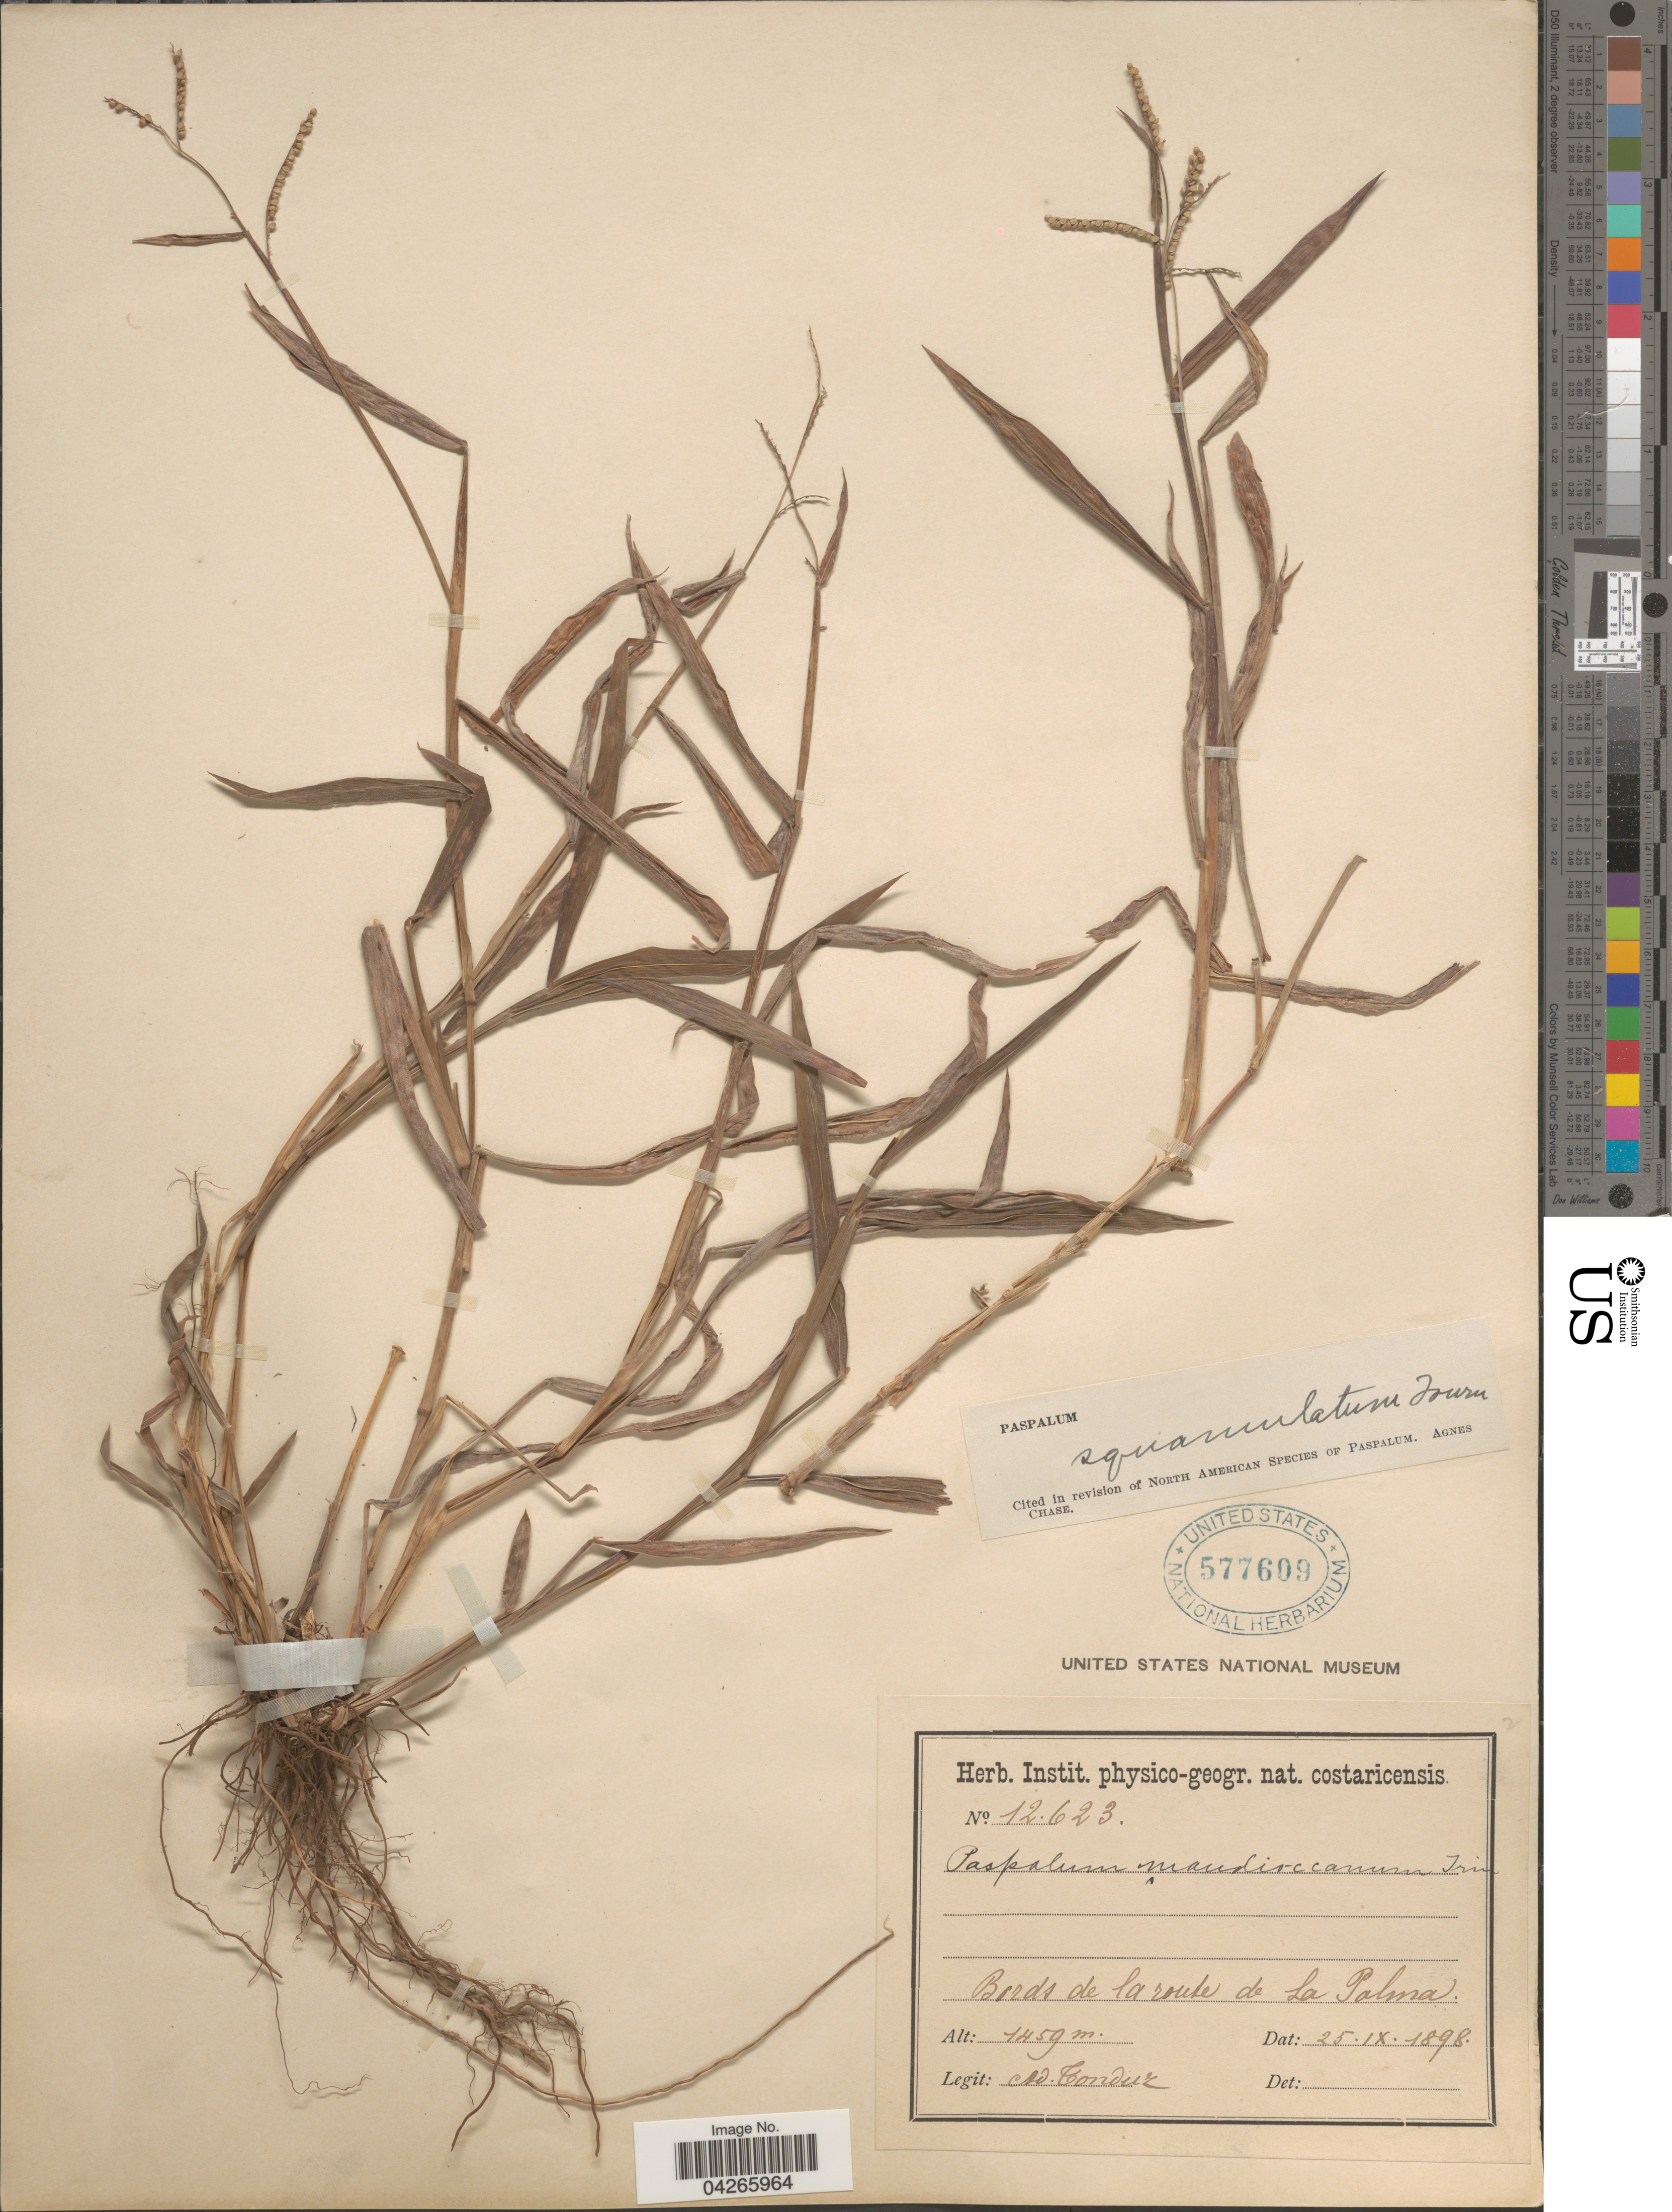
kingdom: Plantae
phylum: Tracheophyta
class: Liliopsida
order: Poales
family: Poaceae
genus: Paspalum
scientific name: Paspalum squamulatum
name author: E. Fourn.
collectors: A. Tonduz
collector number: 12623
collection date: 1898-09-25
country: Costa Rica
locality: Bords de la route de La Palma.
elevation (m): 1459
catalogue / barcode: US 577609